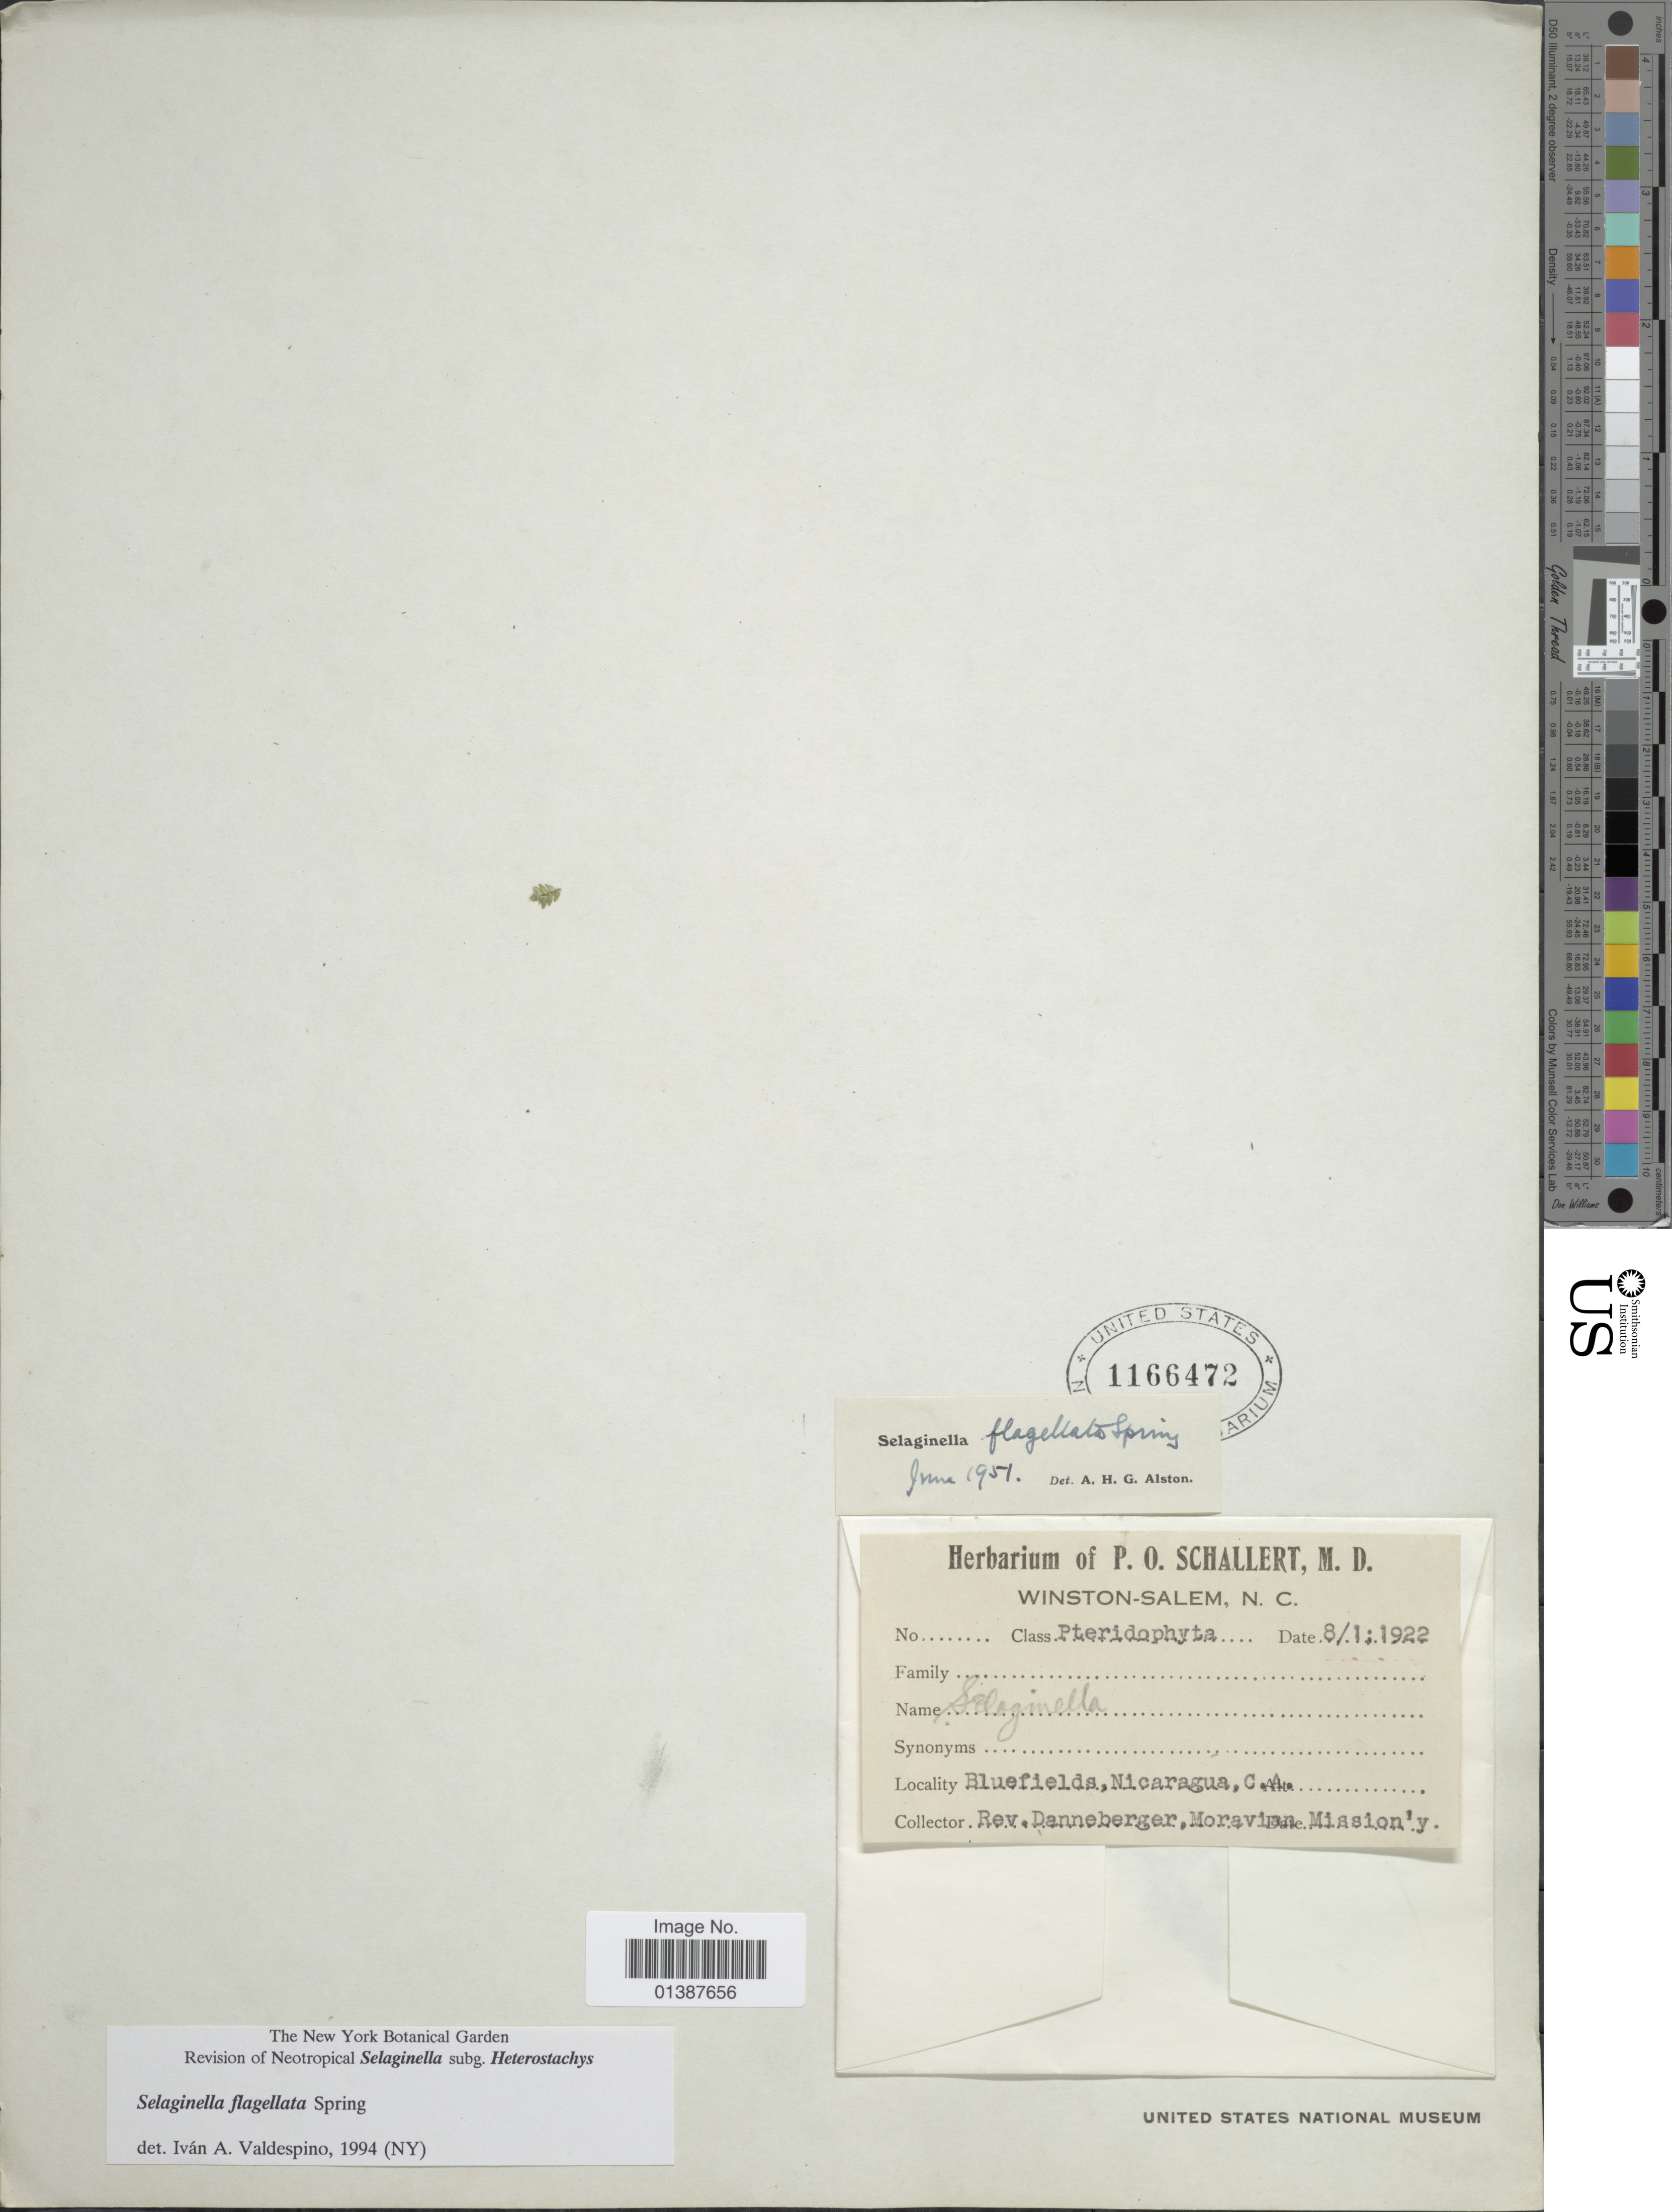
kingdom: Plantae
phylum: Tracheophyta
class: Lycopodiopsida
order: Selaginellales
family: Selaginellaceae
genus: Selaginella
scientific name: Selaginella flagellata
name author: Spring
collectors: ex herb. P.O. Schallert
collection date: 1922-01-08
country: Nicaragua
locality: Bluefields, Rev Danneberger, Moravian Mission'y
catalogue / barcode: US 1166472